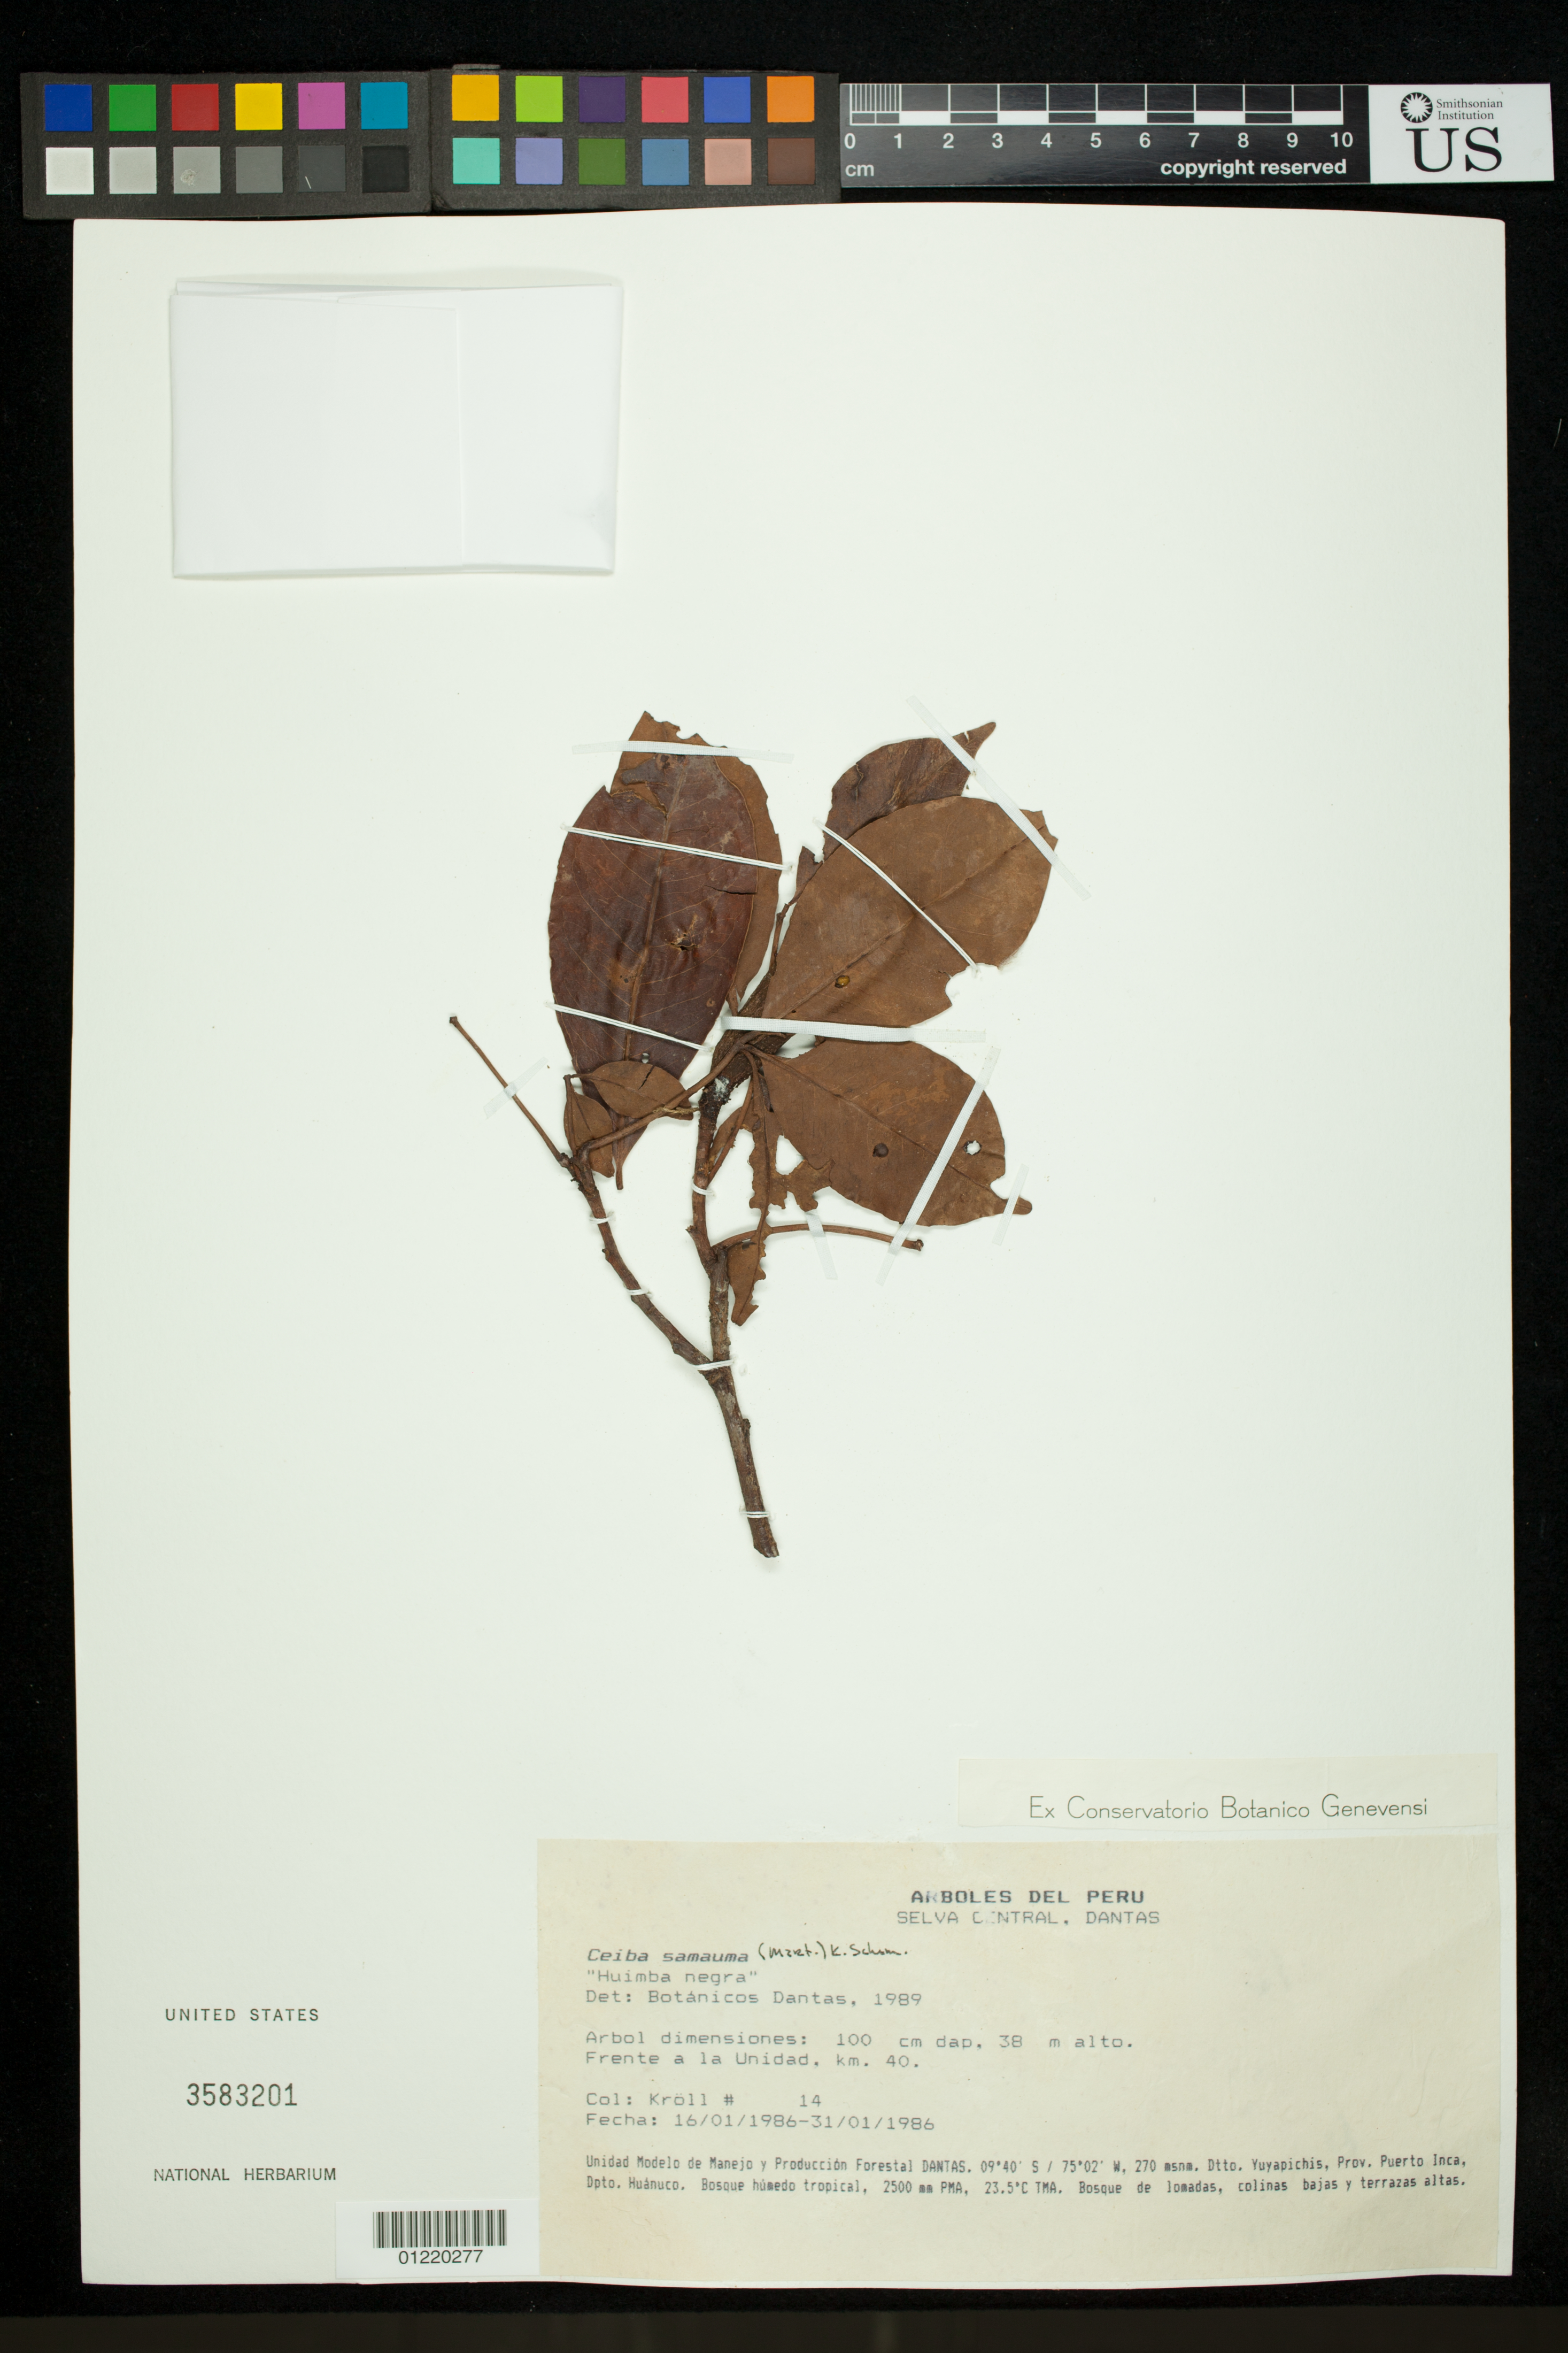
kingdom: Plantae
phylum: Tracheophyta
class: Magnoliopsida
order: Malvales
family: Malvaceae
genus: Ceiba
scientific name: Ceiba samauma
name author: (Mart.) K. Schum.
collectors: J. Kroll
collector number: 14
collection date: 1986-01-16/1986-01-31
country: Peru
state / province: Huánuco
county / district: Puerto Inca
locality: Selva Central DANTAS: Unidad Modelo de Manejo y Produccion Forestal.; Dantas, Dtto. Yuyapichis, Frente a la Unidad, km 40.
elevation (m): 270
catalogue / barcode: US 3583201